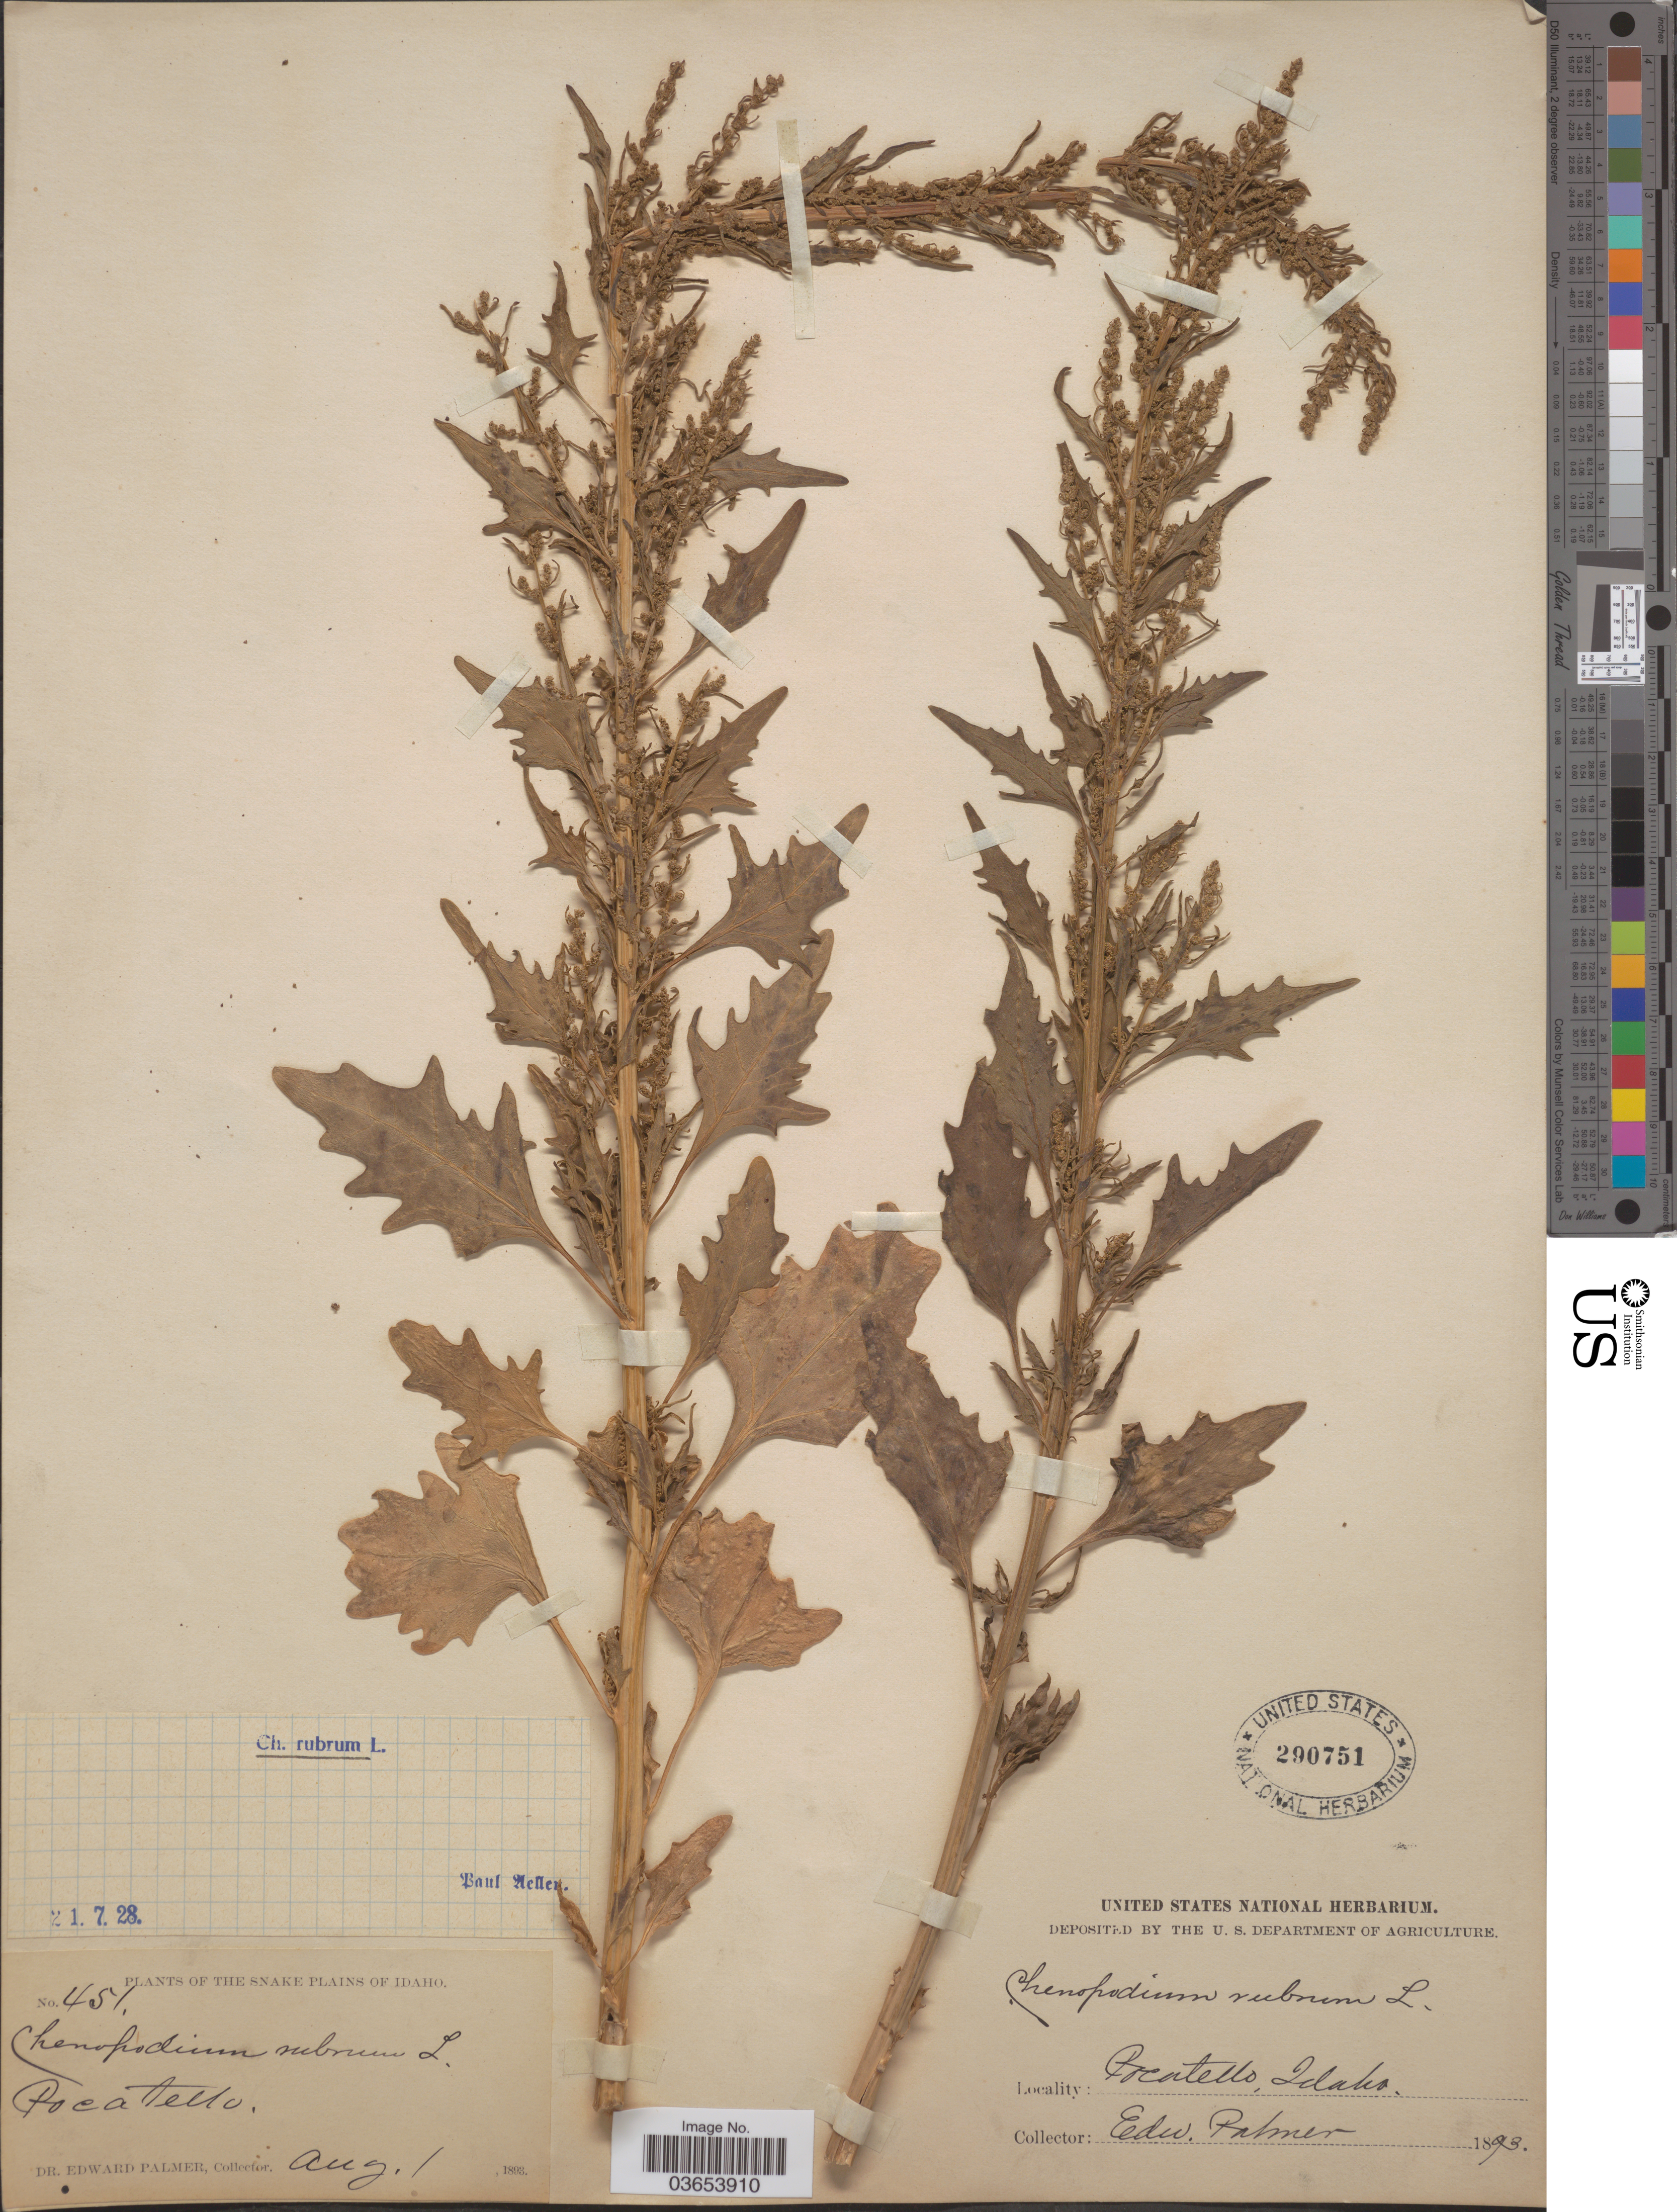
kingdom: Plantae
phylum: Tracheophyta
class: Magnoliopsida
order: Caryophyllales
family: Amaranthaceae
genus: Chenopodium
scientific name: Chenopodium rubrum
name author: L.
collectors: E. Palmer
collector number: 451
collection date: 1893-08-01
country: United States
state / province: Idaho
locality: The Snake Plains of Idaho. Pocatello.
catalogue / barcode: US 290751